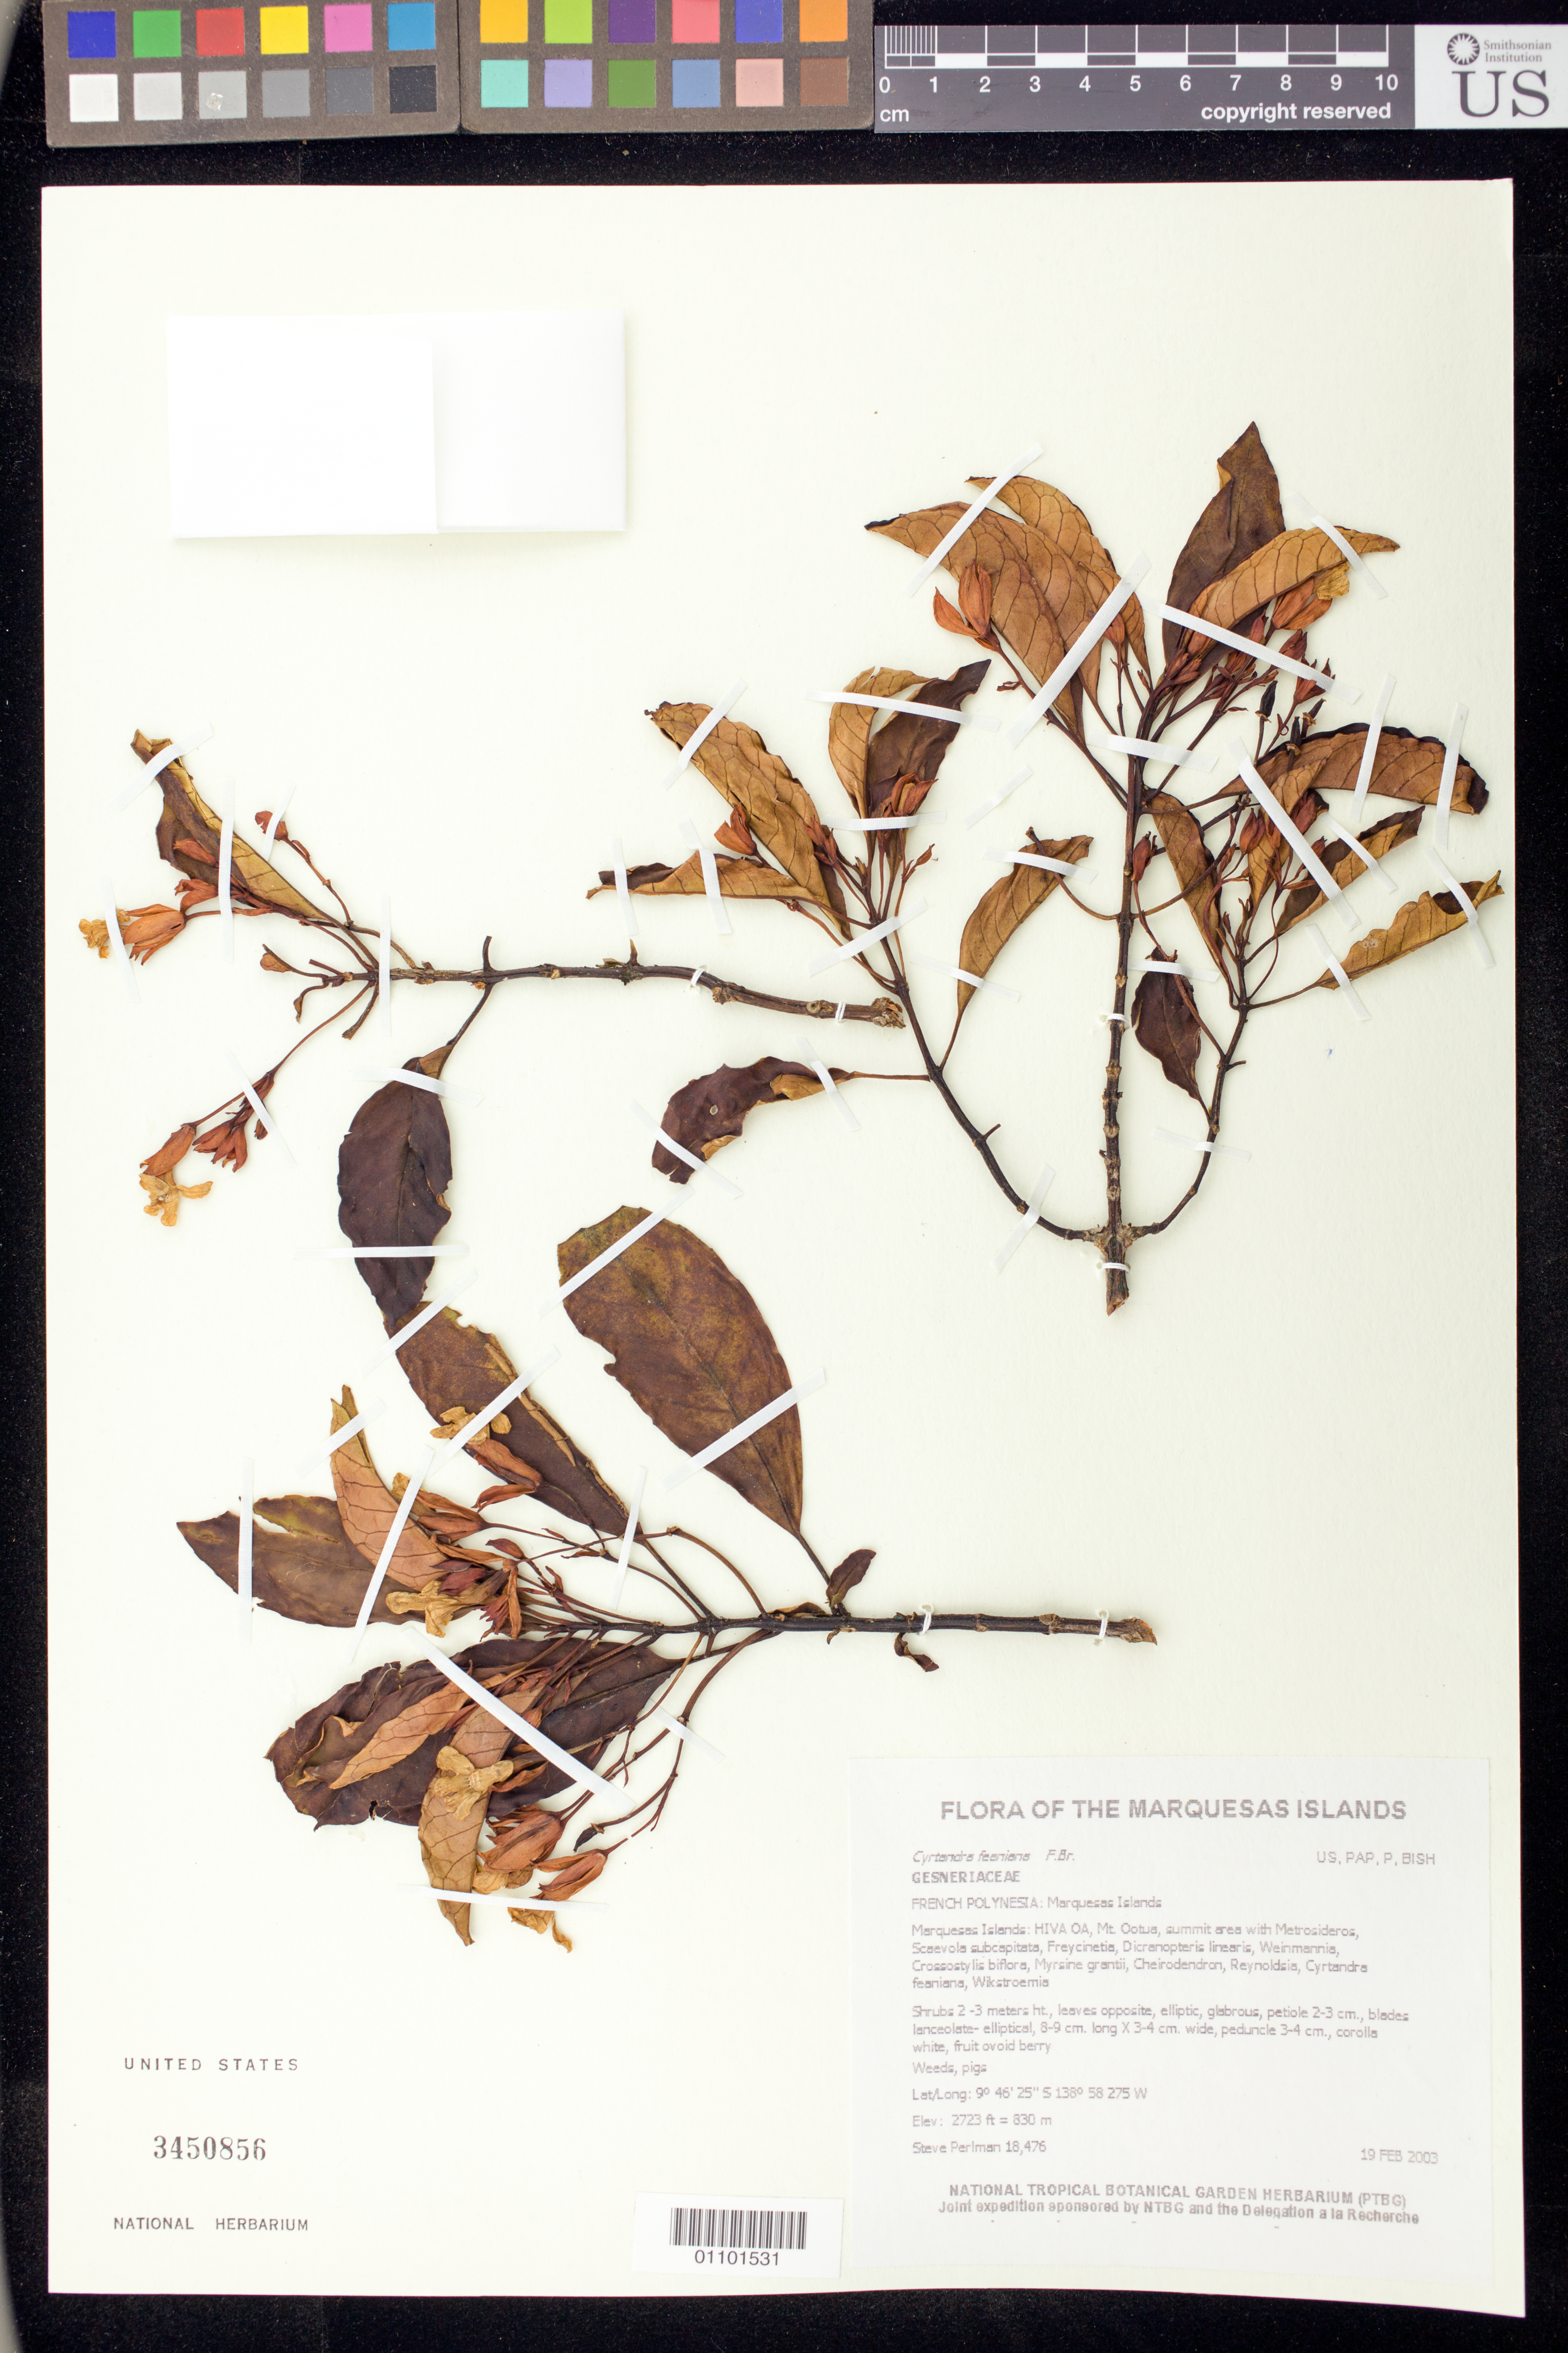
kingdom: Plantae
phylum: Tracheophyta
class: Magnoliopsida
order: Lamiales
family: Gesneriaceae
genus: Cyrtandra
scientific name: Cyrtandra feaniana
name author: F. Br.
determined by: Wagner, W. L., (BOT), Smithsonian Institution - National Museum of Natural History (UNITED STATES)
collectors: S. P. Perlman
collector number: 18476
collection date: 2003-02-19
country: French Polynesia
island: Hiva Oa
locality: Mt. Ootua, summit area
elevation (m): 830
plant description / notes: Weeds, pigs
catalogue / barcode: US 3450856